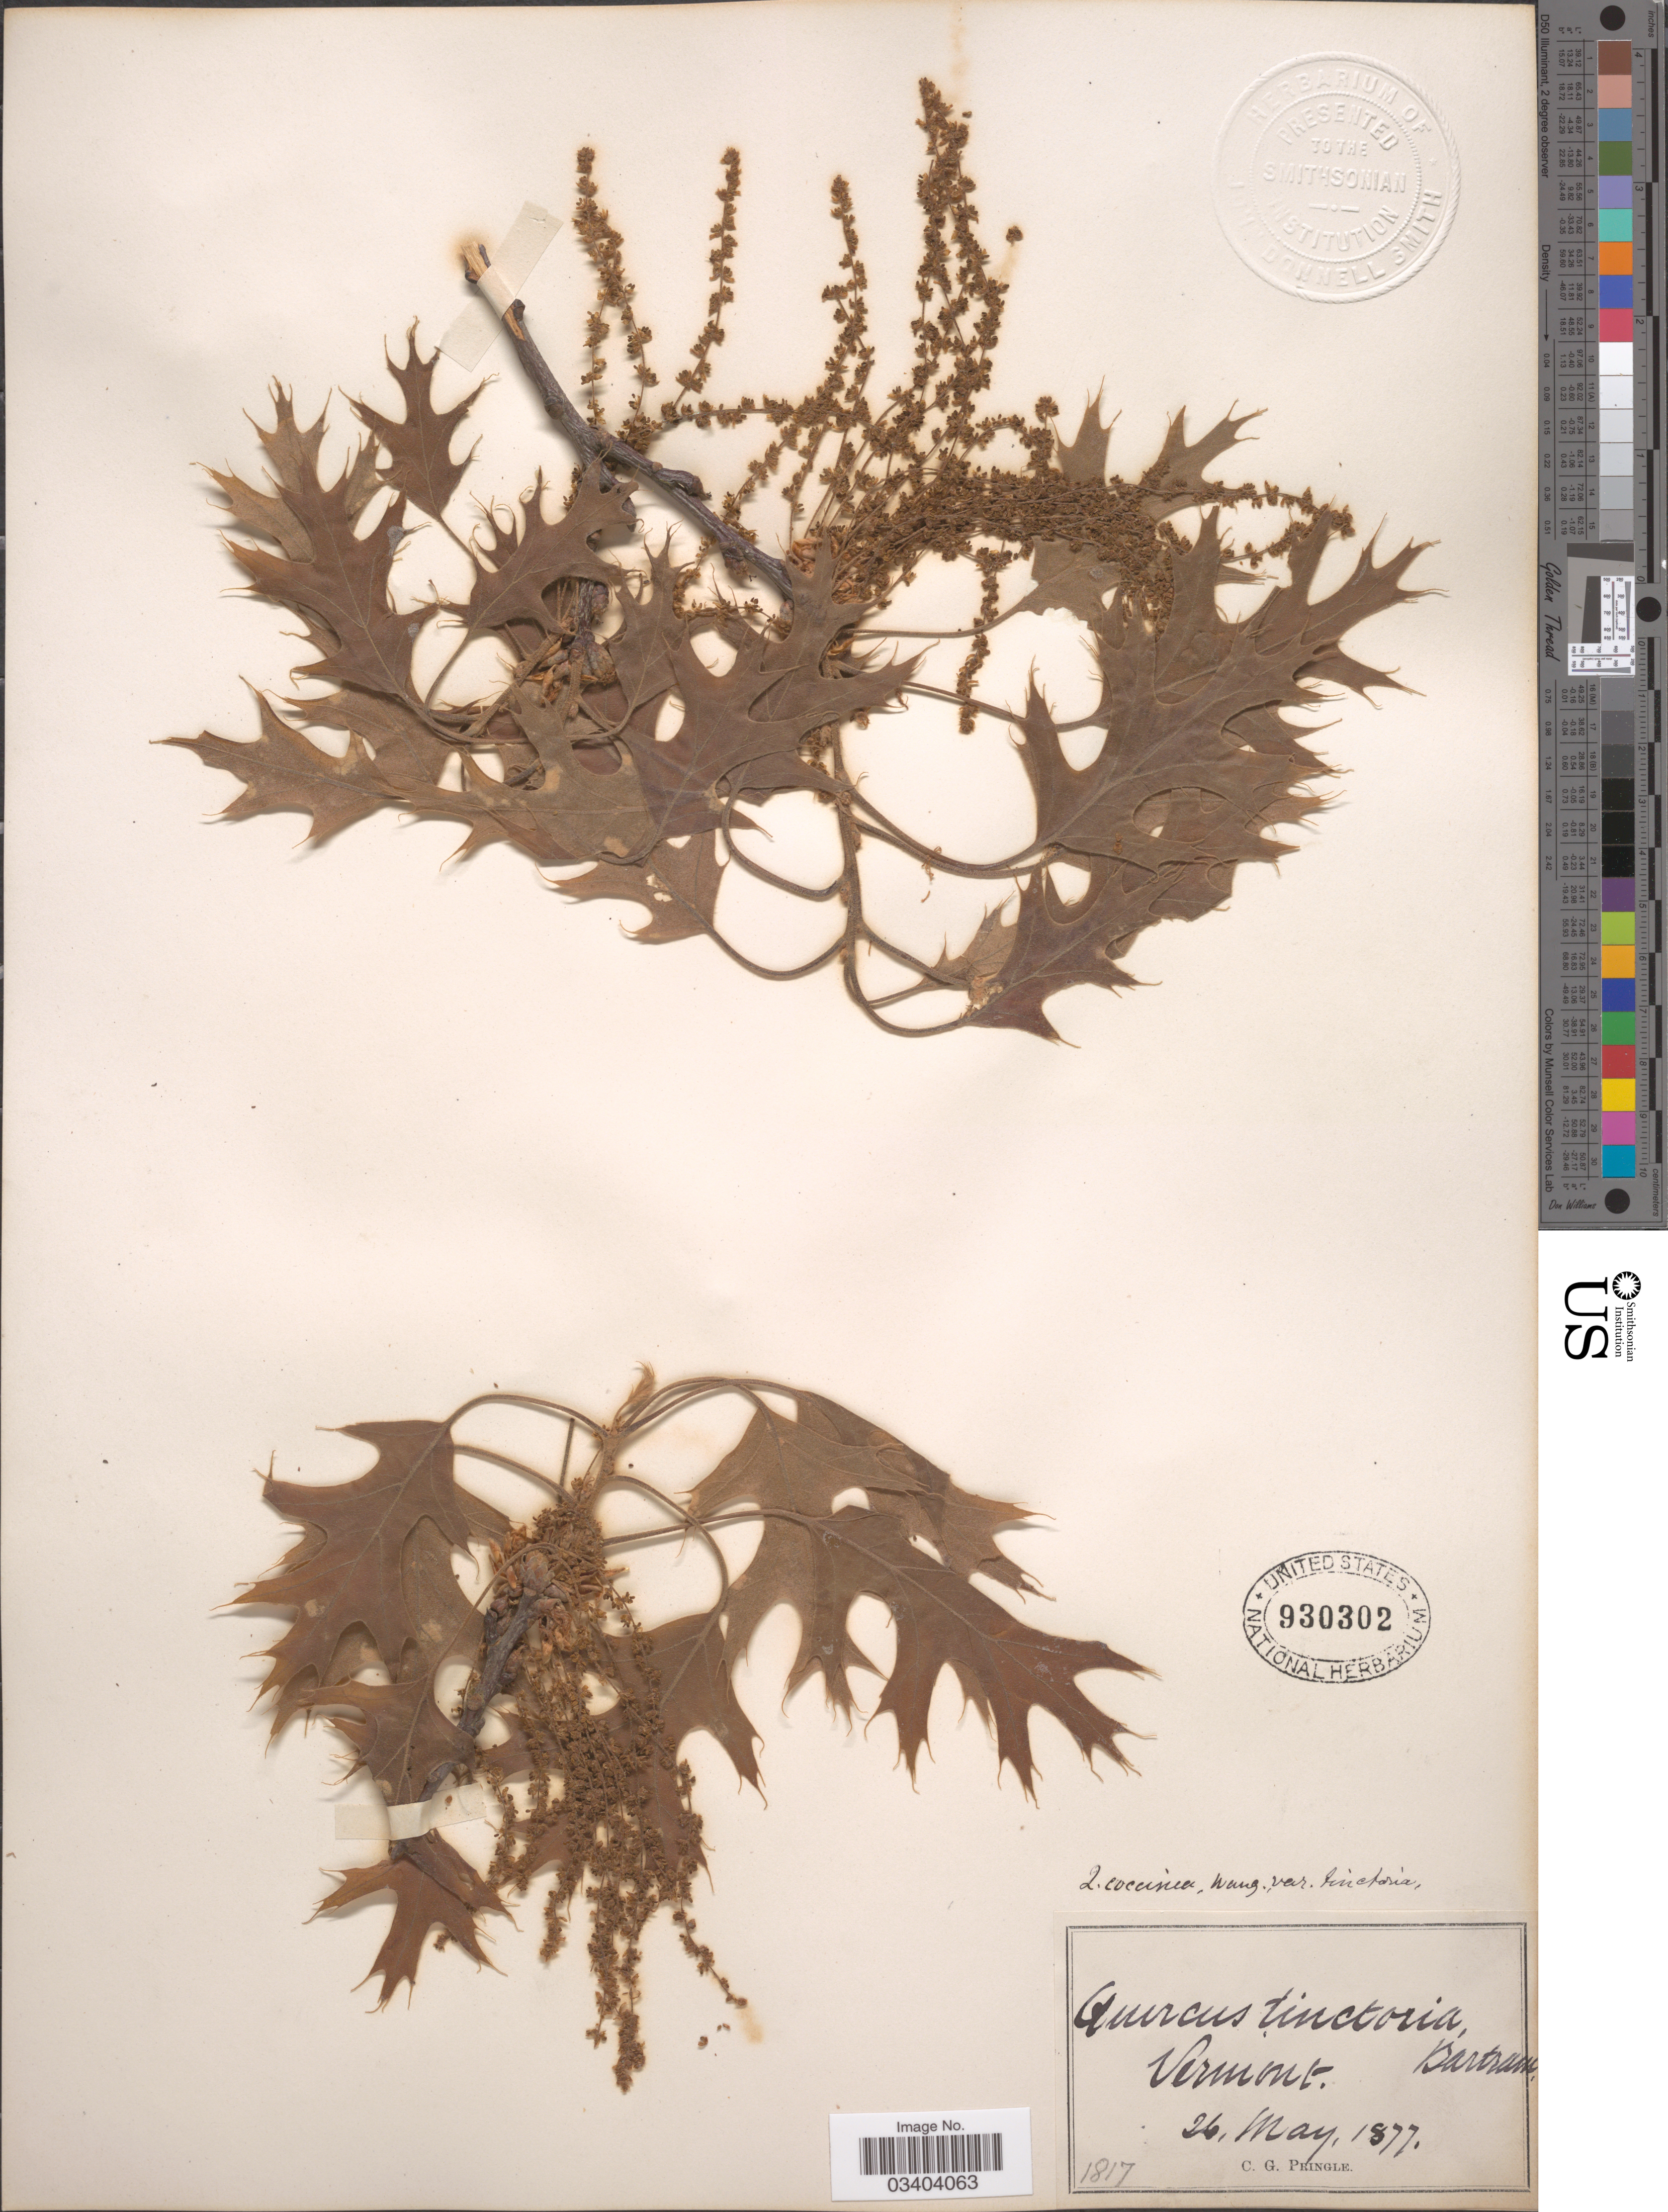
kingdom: Plantae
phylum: Tracheophyta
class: Magnoliopsida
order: Fagales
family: Fagaceae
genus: Quercus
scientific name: Quercus coccinea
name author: Münchh.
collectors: C. G. Pringle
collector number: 1817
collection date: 1877-05-26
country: United States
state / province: Vermont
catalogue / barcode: US 930302